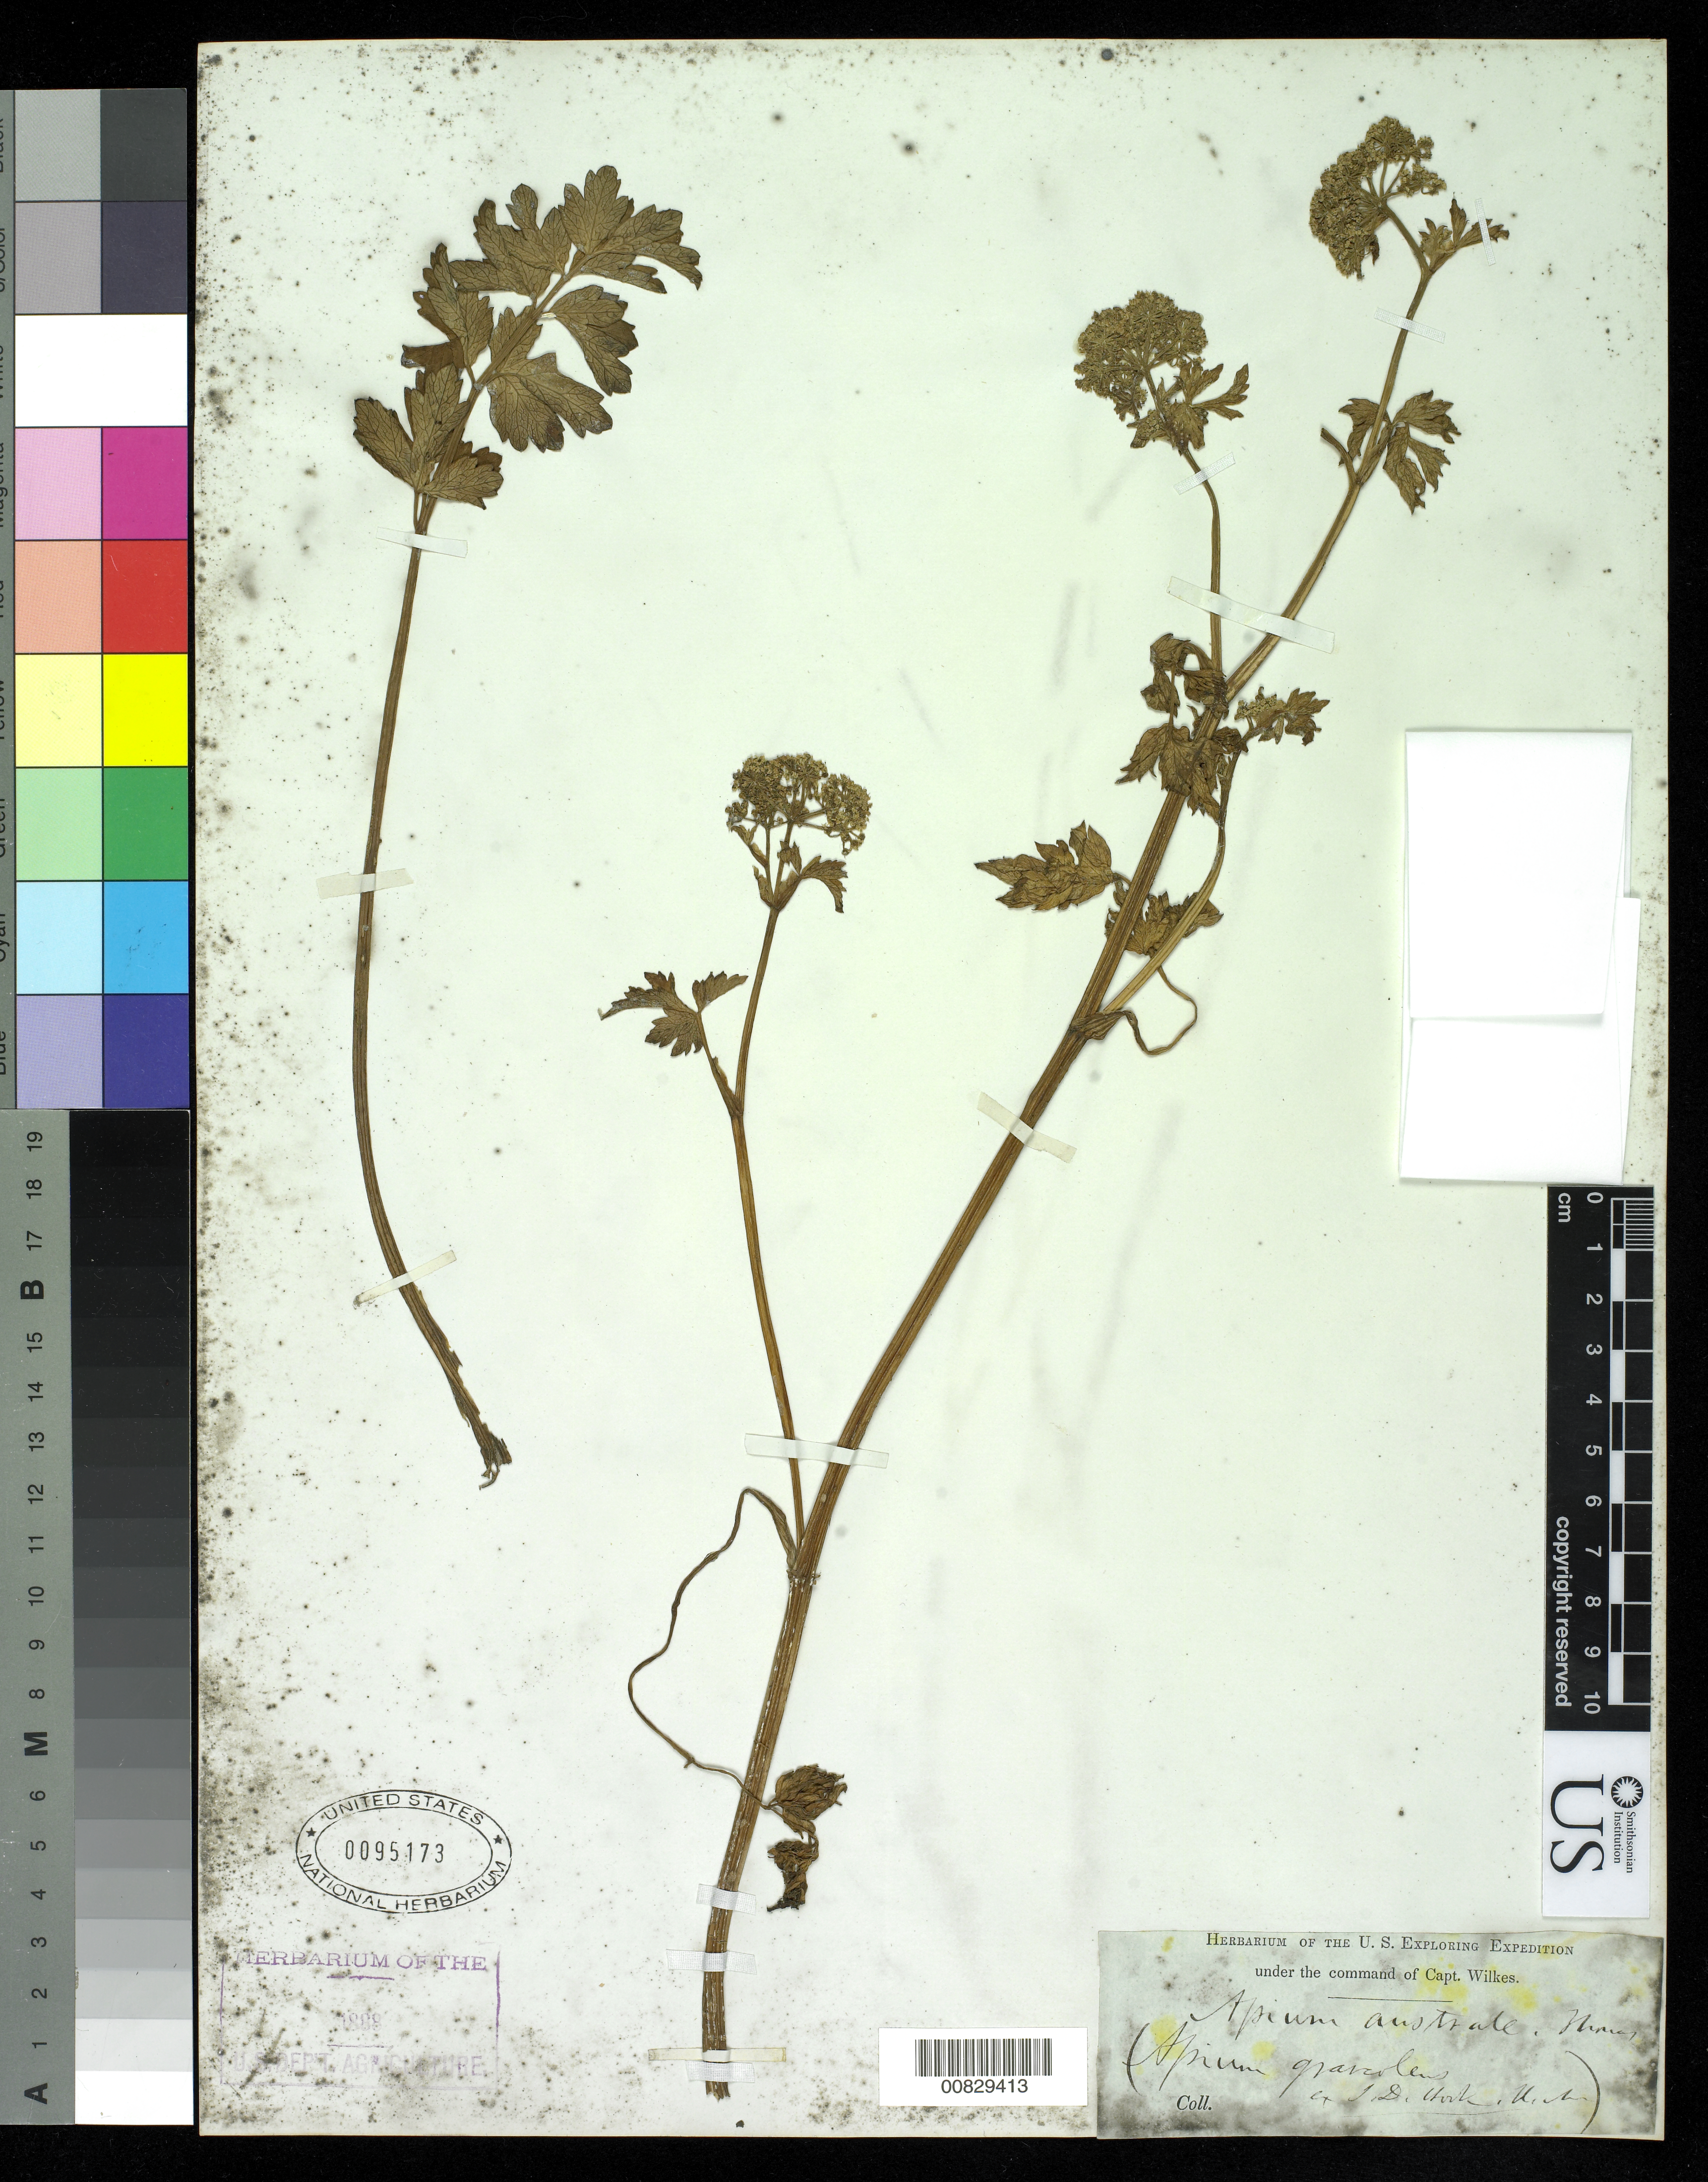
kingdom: Plantae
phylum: Tracheophyta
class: Magnoliopsida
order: Apiales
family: Apiaceae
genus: Apium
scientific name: Apium australe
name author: Thouars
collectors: Wilkes Explor. Exped.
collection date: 1838/1842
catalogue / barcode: US 95173